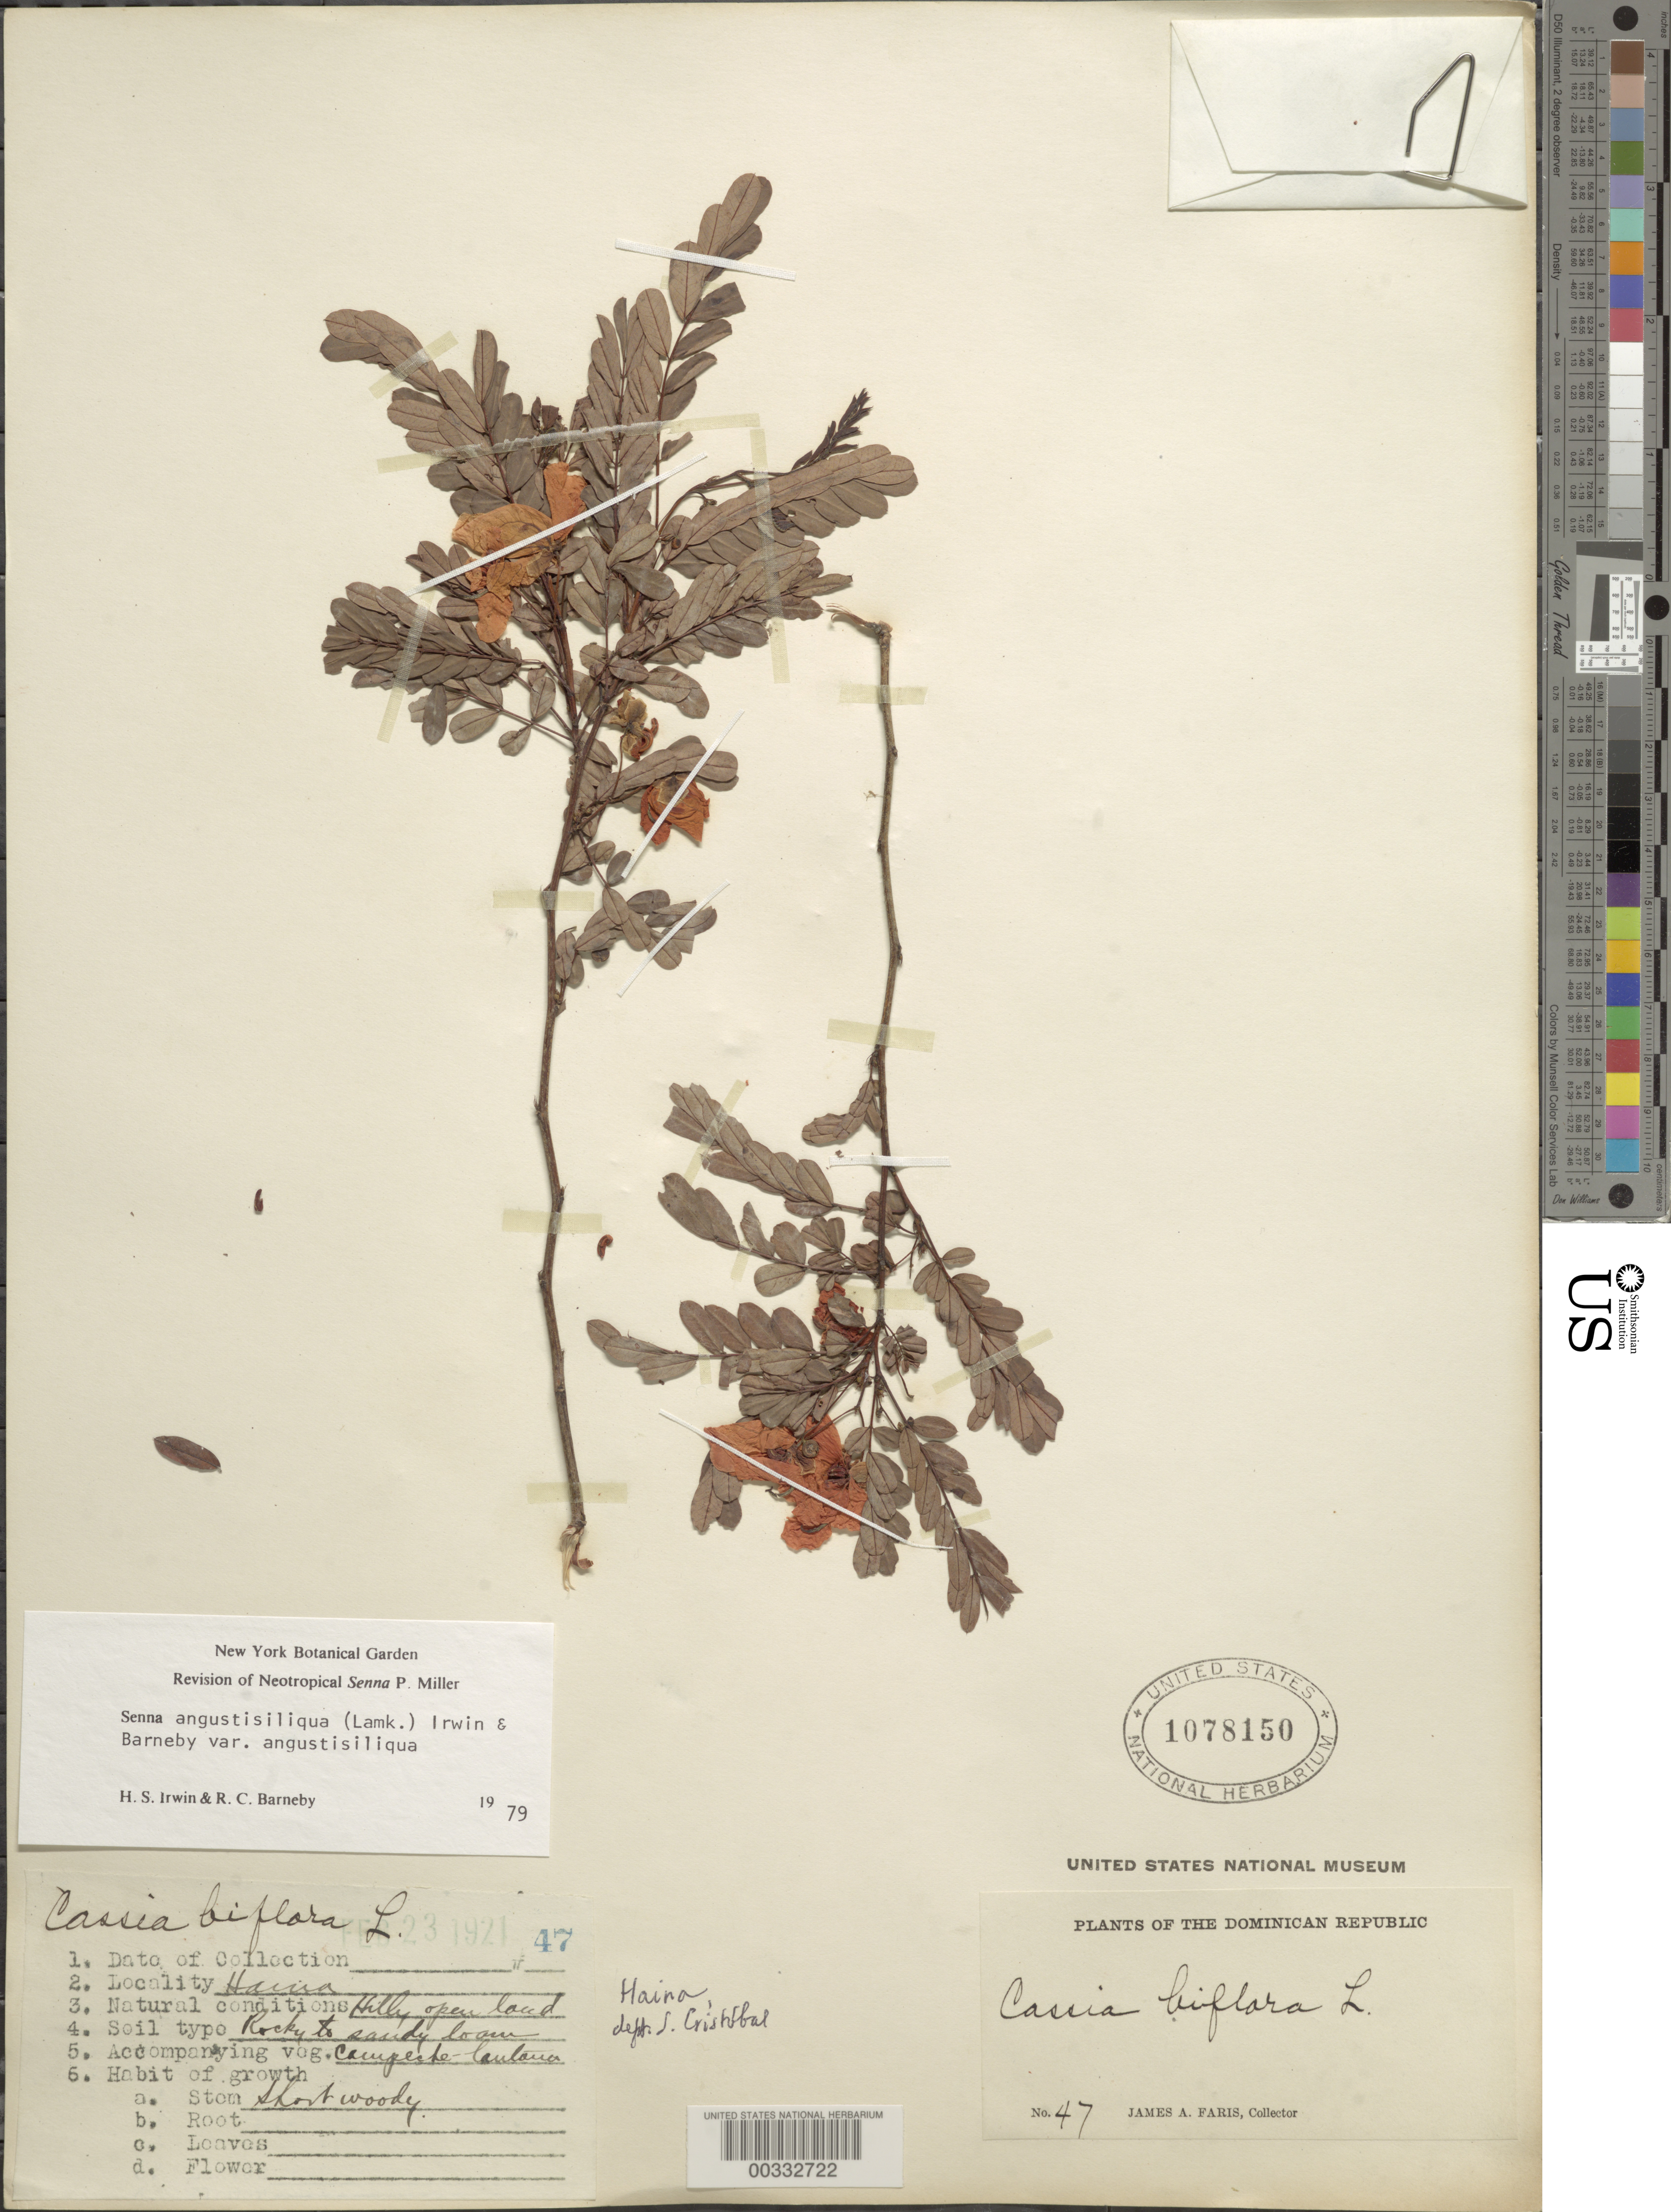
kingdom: Plantae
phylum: Tracheophyta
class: Magnoliopsida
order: Fabales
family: Fabaceae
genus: Senna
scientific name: Senna angustisiliqua var. angustisiliqua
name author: (Lam.) H.S. Irwin & Barneby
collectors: J. Faris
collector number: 47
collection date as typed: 23 Feb 1921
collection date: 1921-02-23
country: Dominican Republic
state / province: San Cristóbal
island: Hispaniola Island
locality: Haina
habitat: Rocky to sandy loam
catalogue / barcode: US 1078150